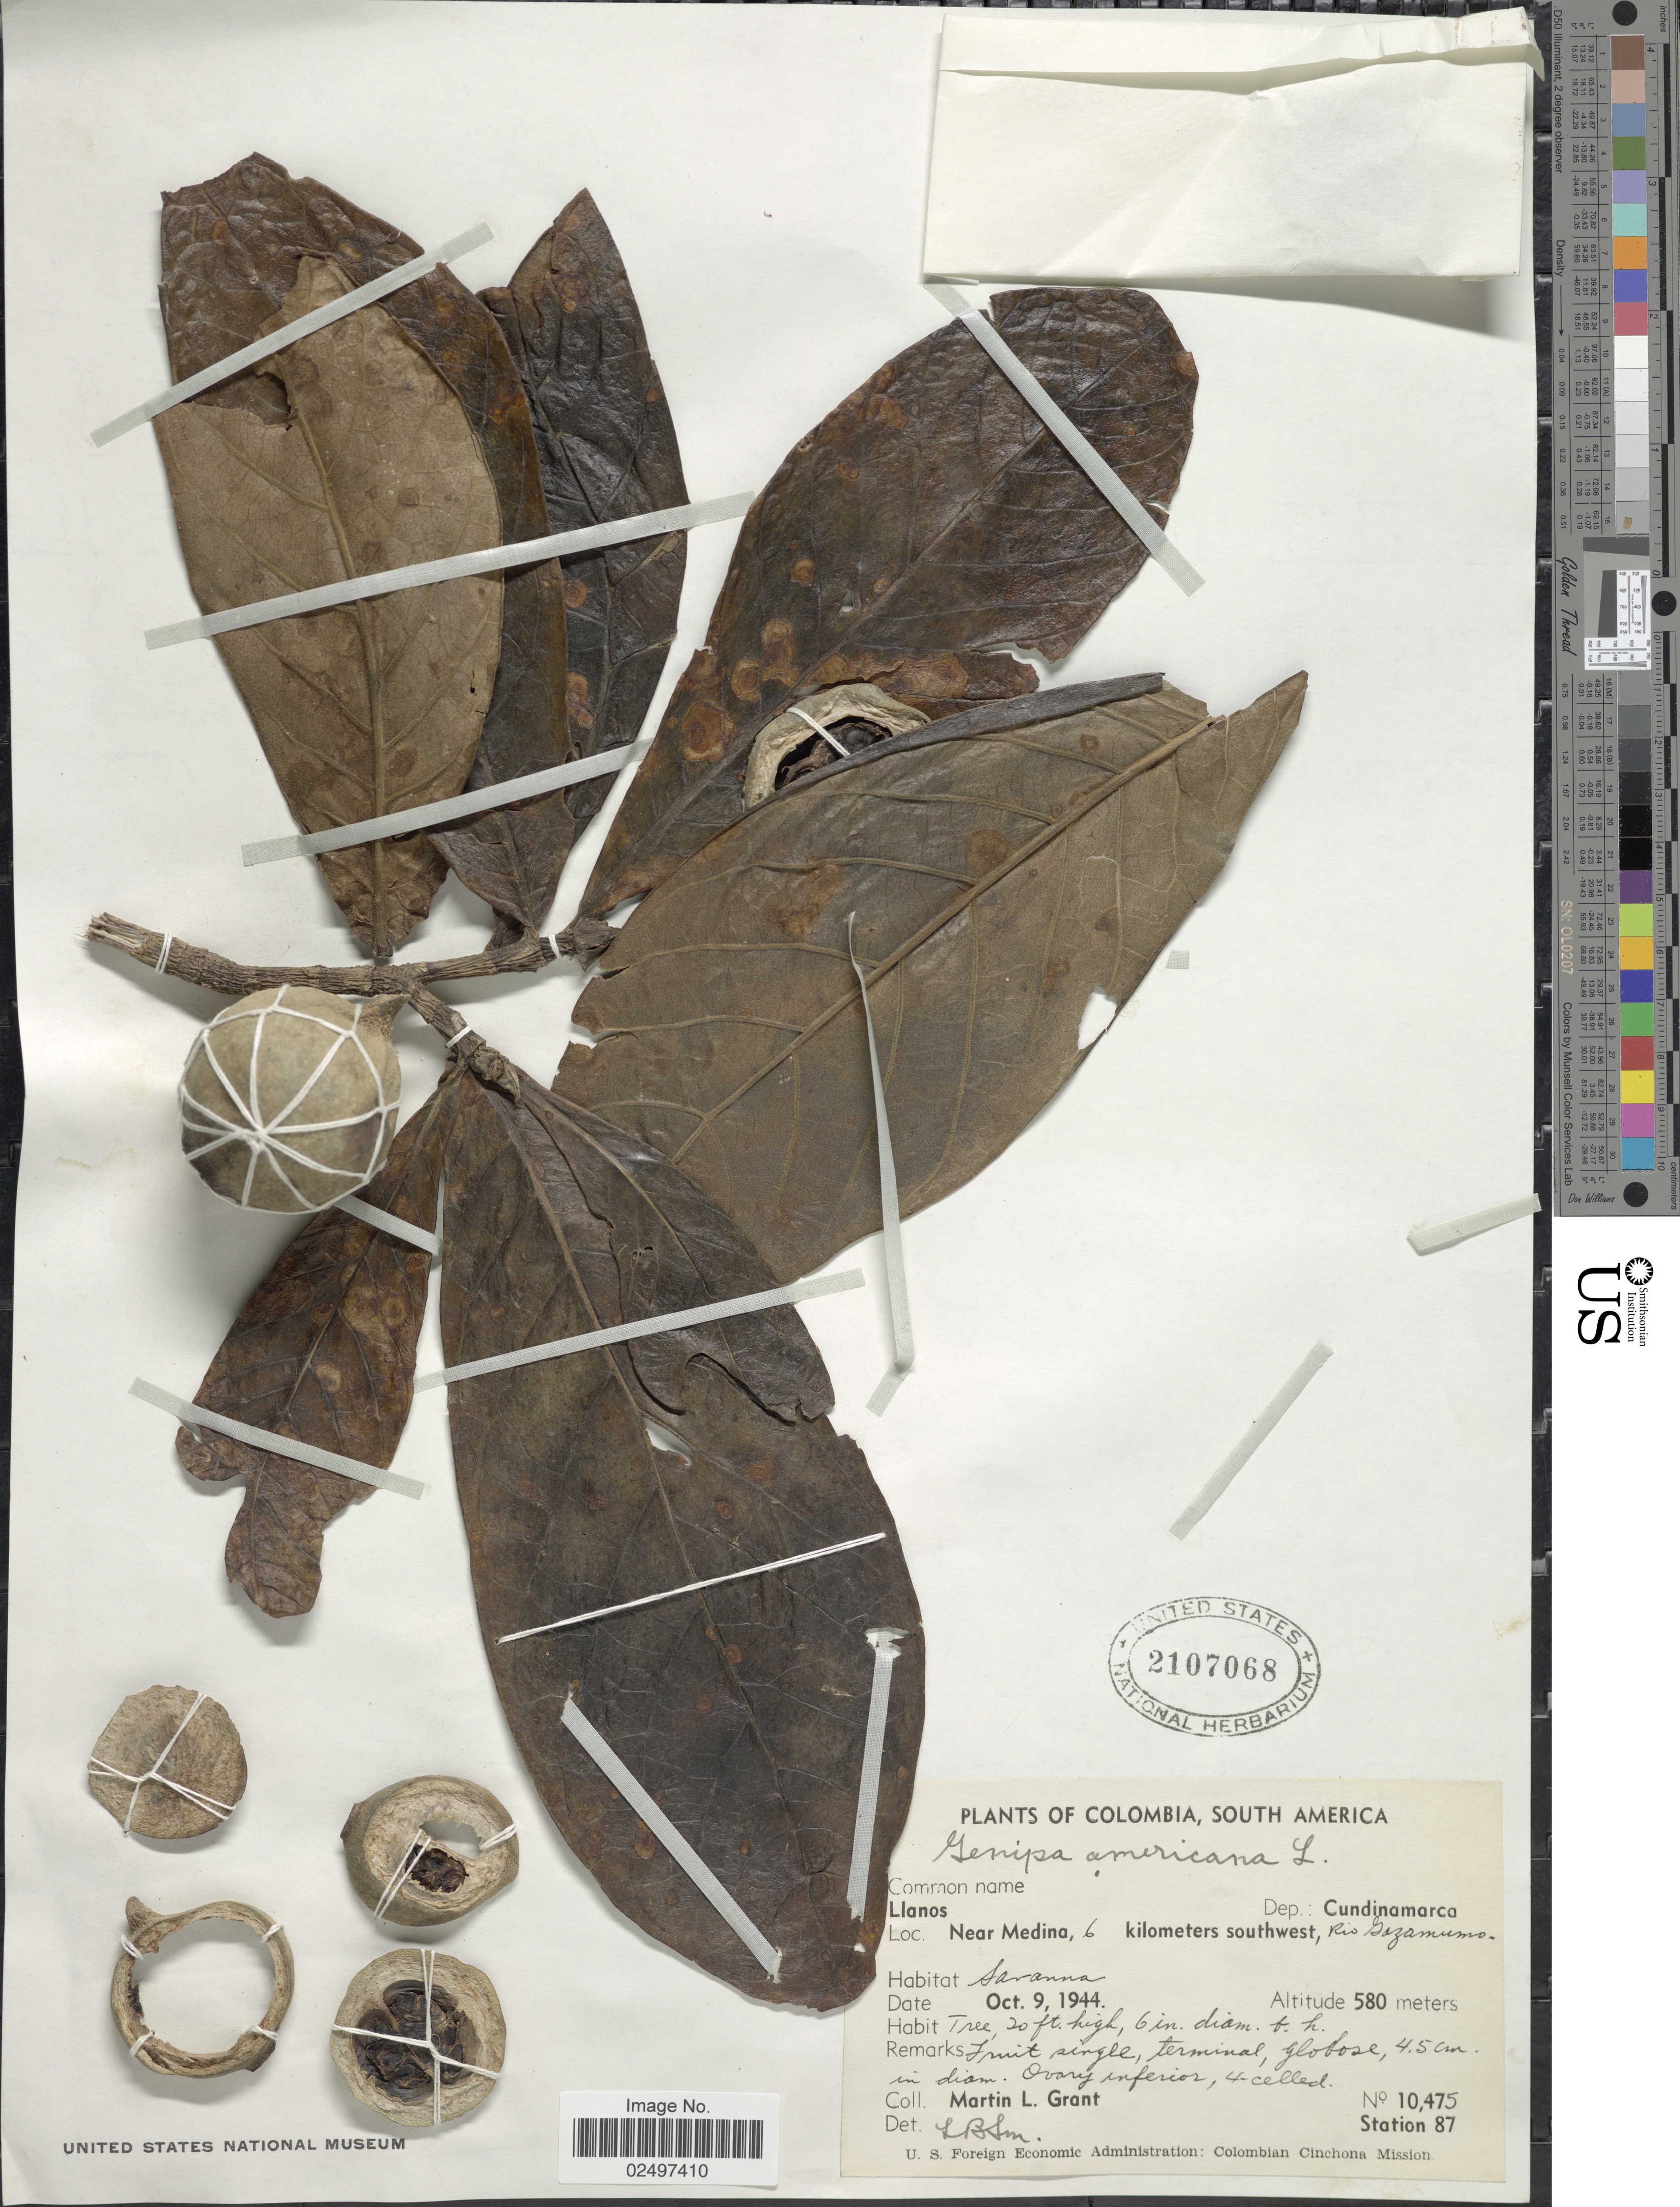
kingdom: Plantae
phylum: Tracheophyta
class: Magnoliopsida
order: Gentianales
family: Rubiaceae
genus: Genipa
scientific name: Genipa americana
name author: L.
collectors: M. L. Grant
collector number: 10475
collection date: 1944-10-09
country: Colombia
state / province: Cundinamarca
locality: Near Medina, 6 kilometers southwest, Rio Gazamumo. Dep.: Cundinamarca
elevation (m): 580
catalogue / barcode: US 2107068